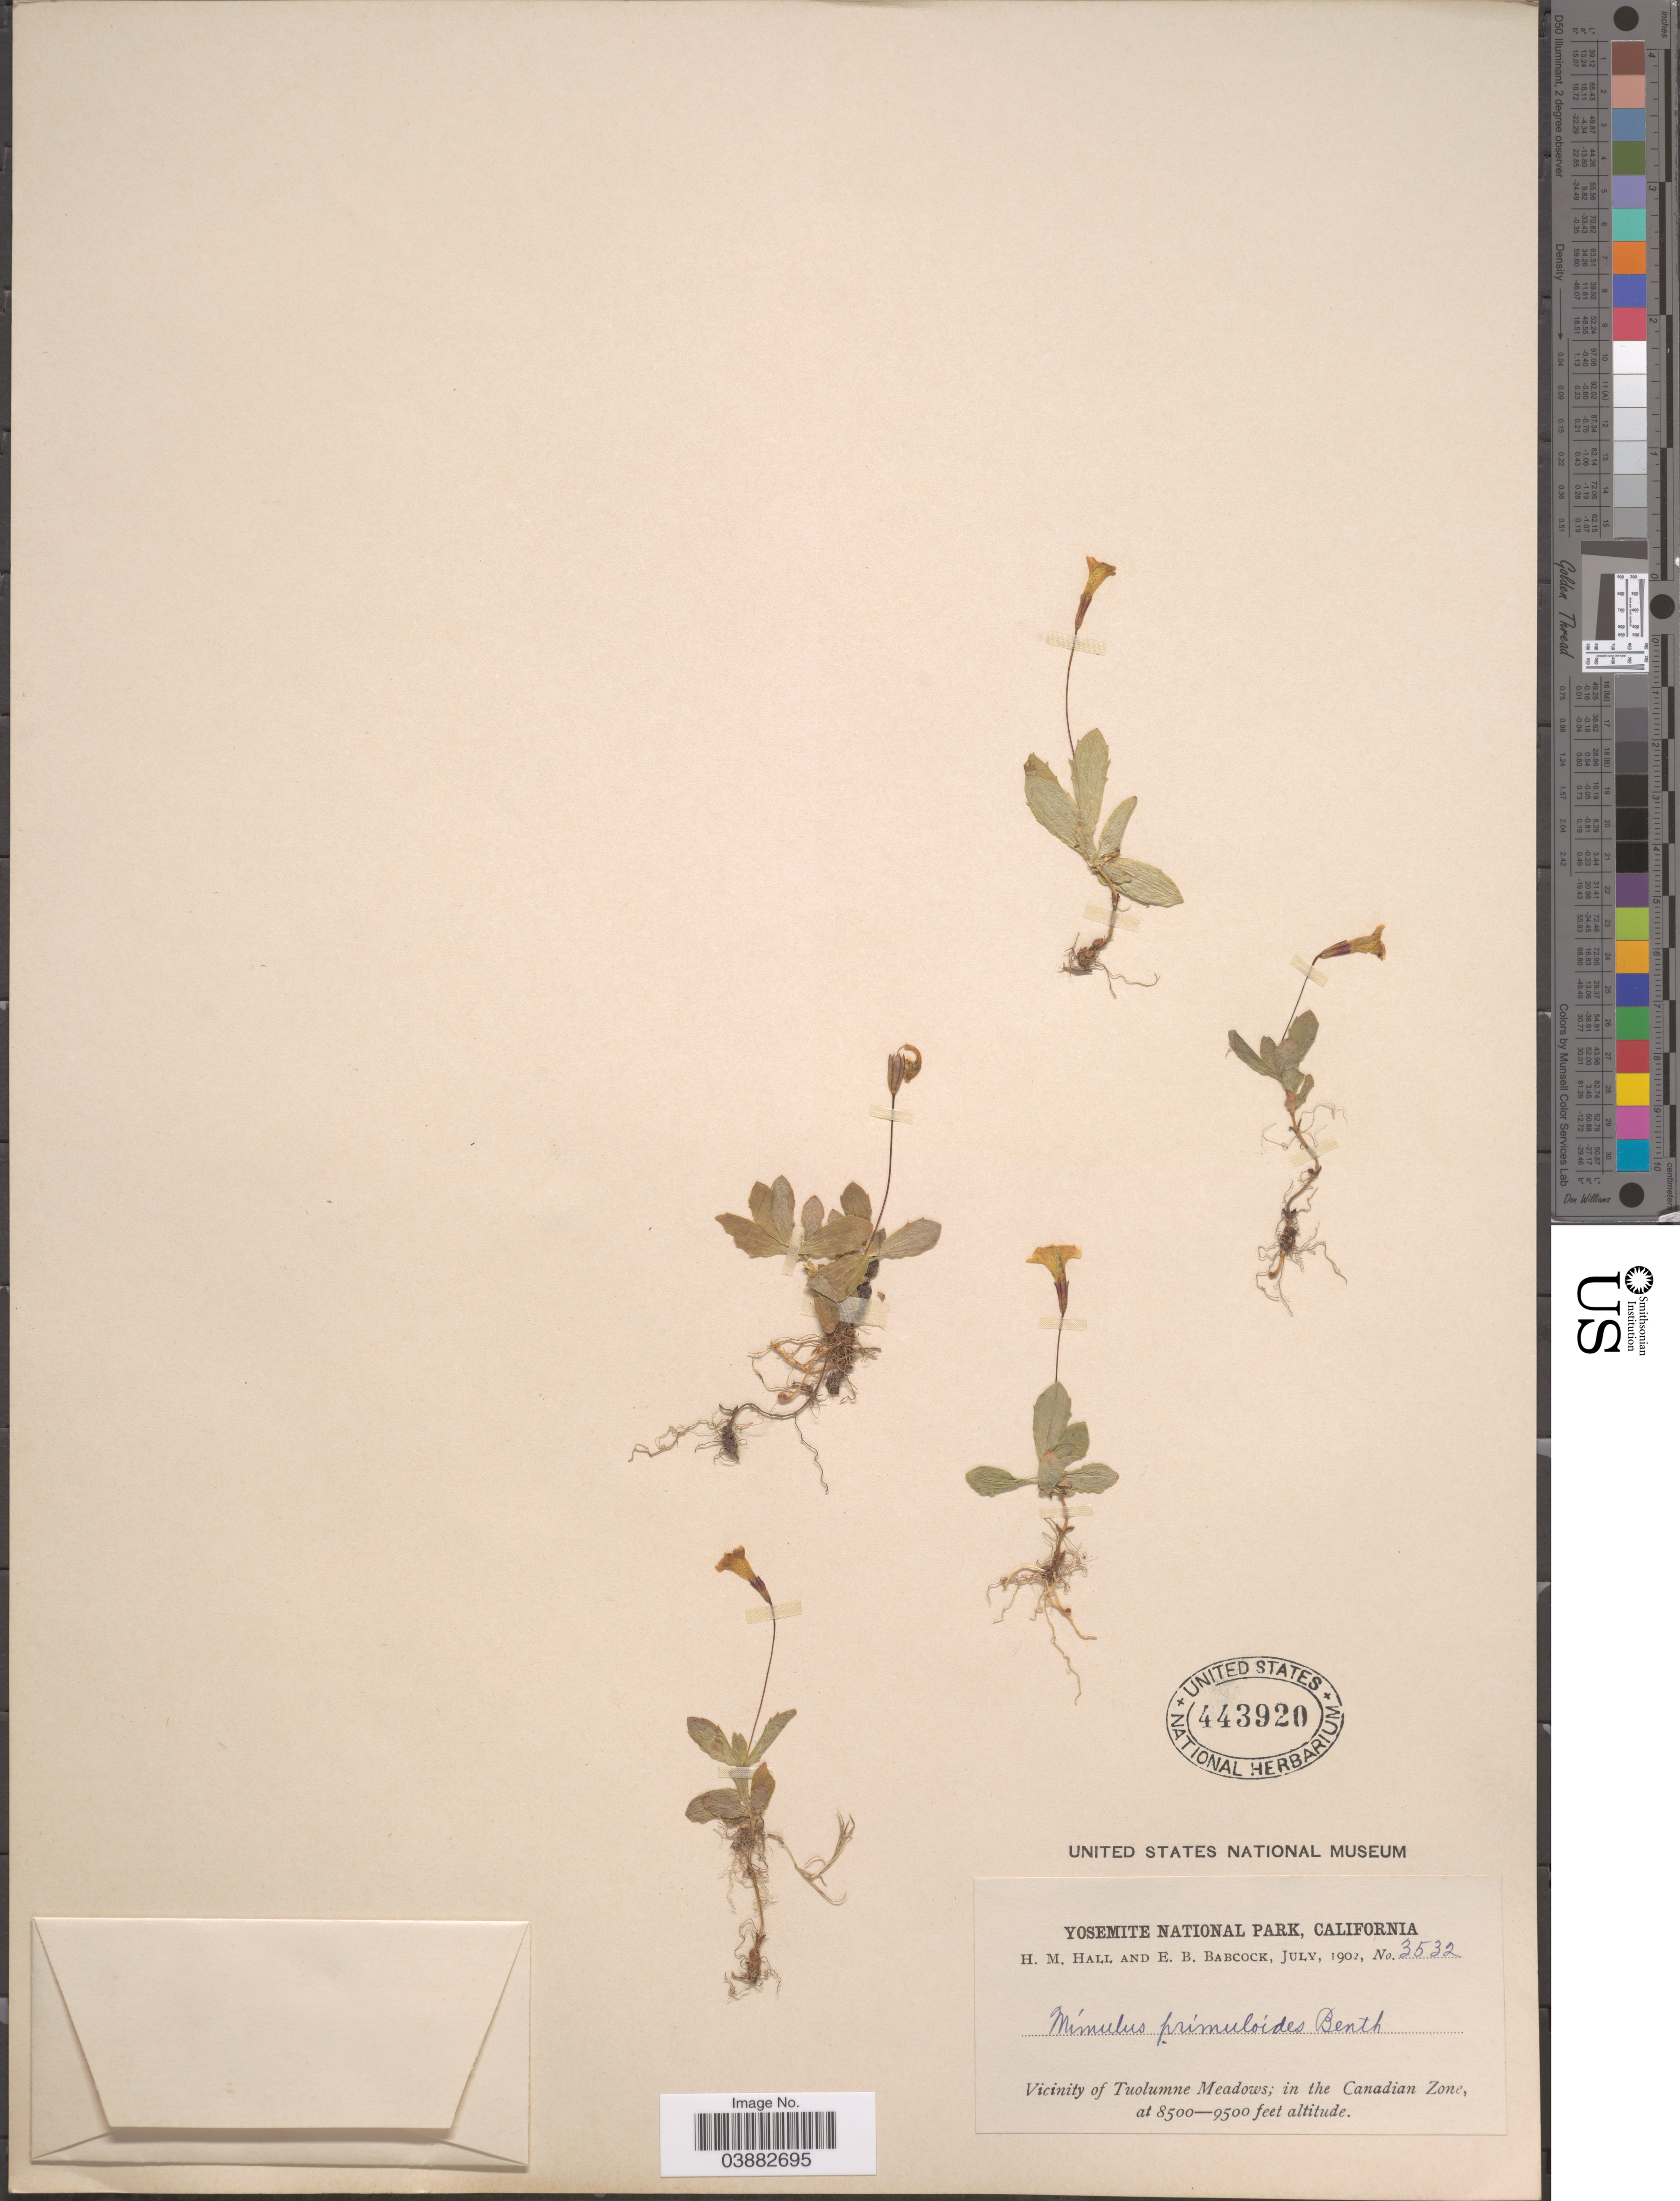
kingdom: Plantae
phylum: Tracheophyta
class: Magnoliopsida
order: Lamiales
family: Phrymaceae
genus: Mimulus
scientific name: Mimulus primuloides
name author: Benth.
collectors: H. M. Hall & E. B. Babcock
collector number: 3532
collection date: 1902-07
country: United States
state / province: California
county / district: Tuolumne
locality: Yosemite National Park. Vicinity of Tuolumne Meadows; in the Canadian Zone.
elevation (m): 2591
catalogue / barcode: US 443920